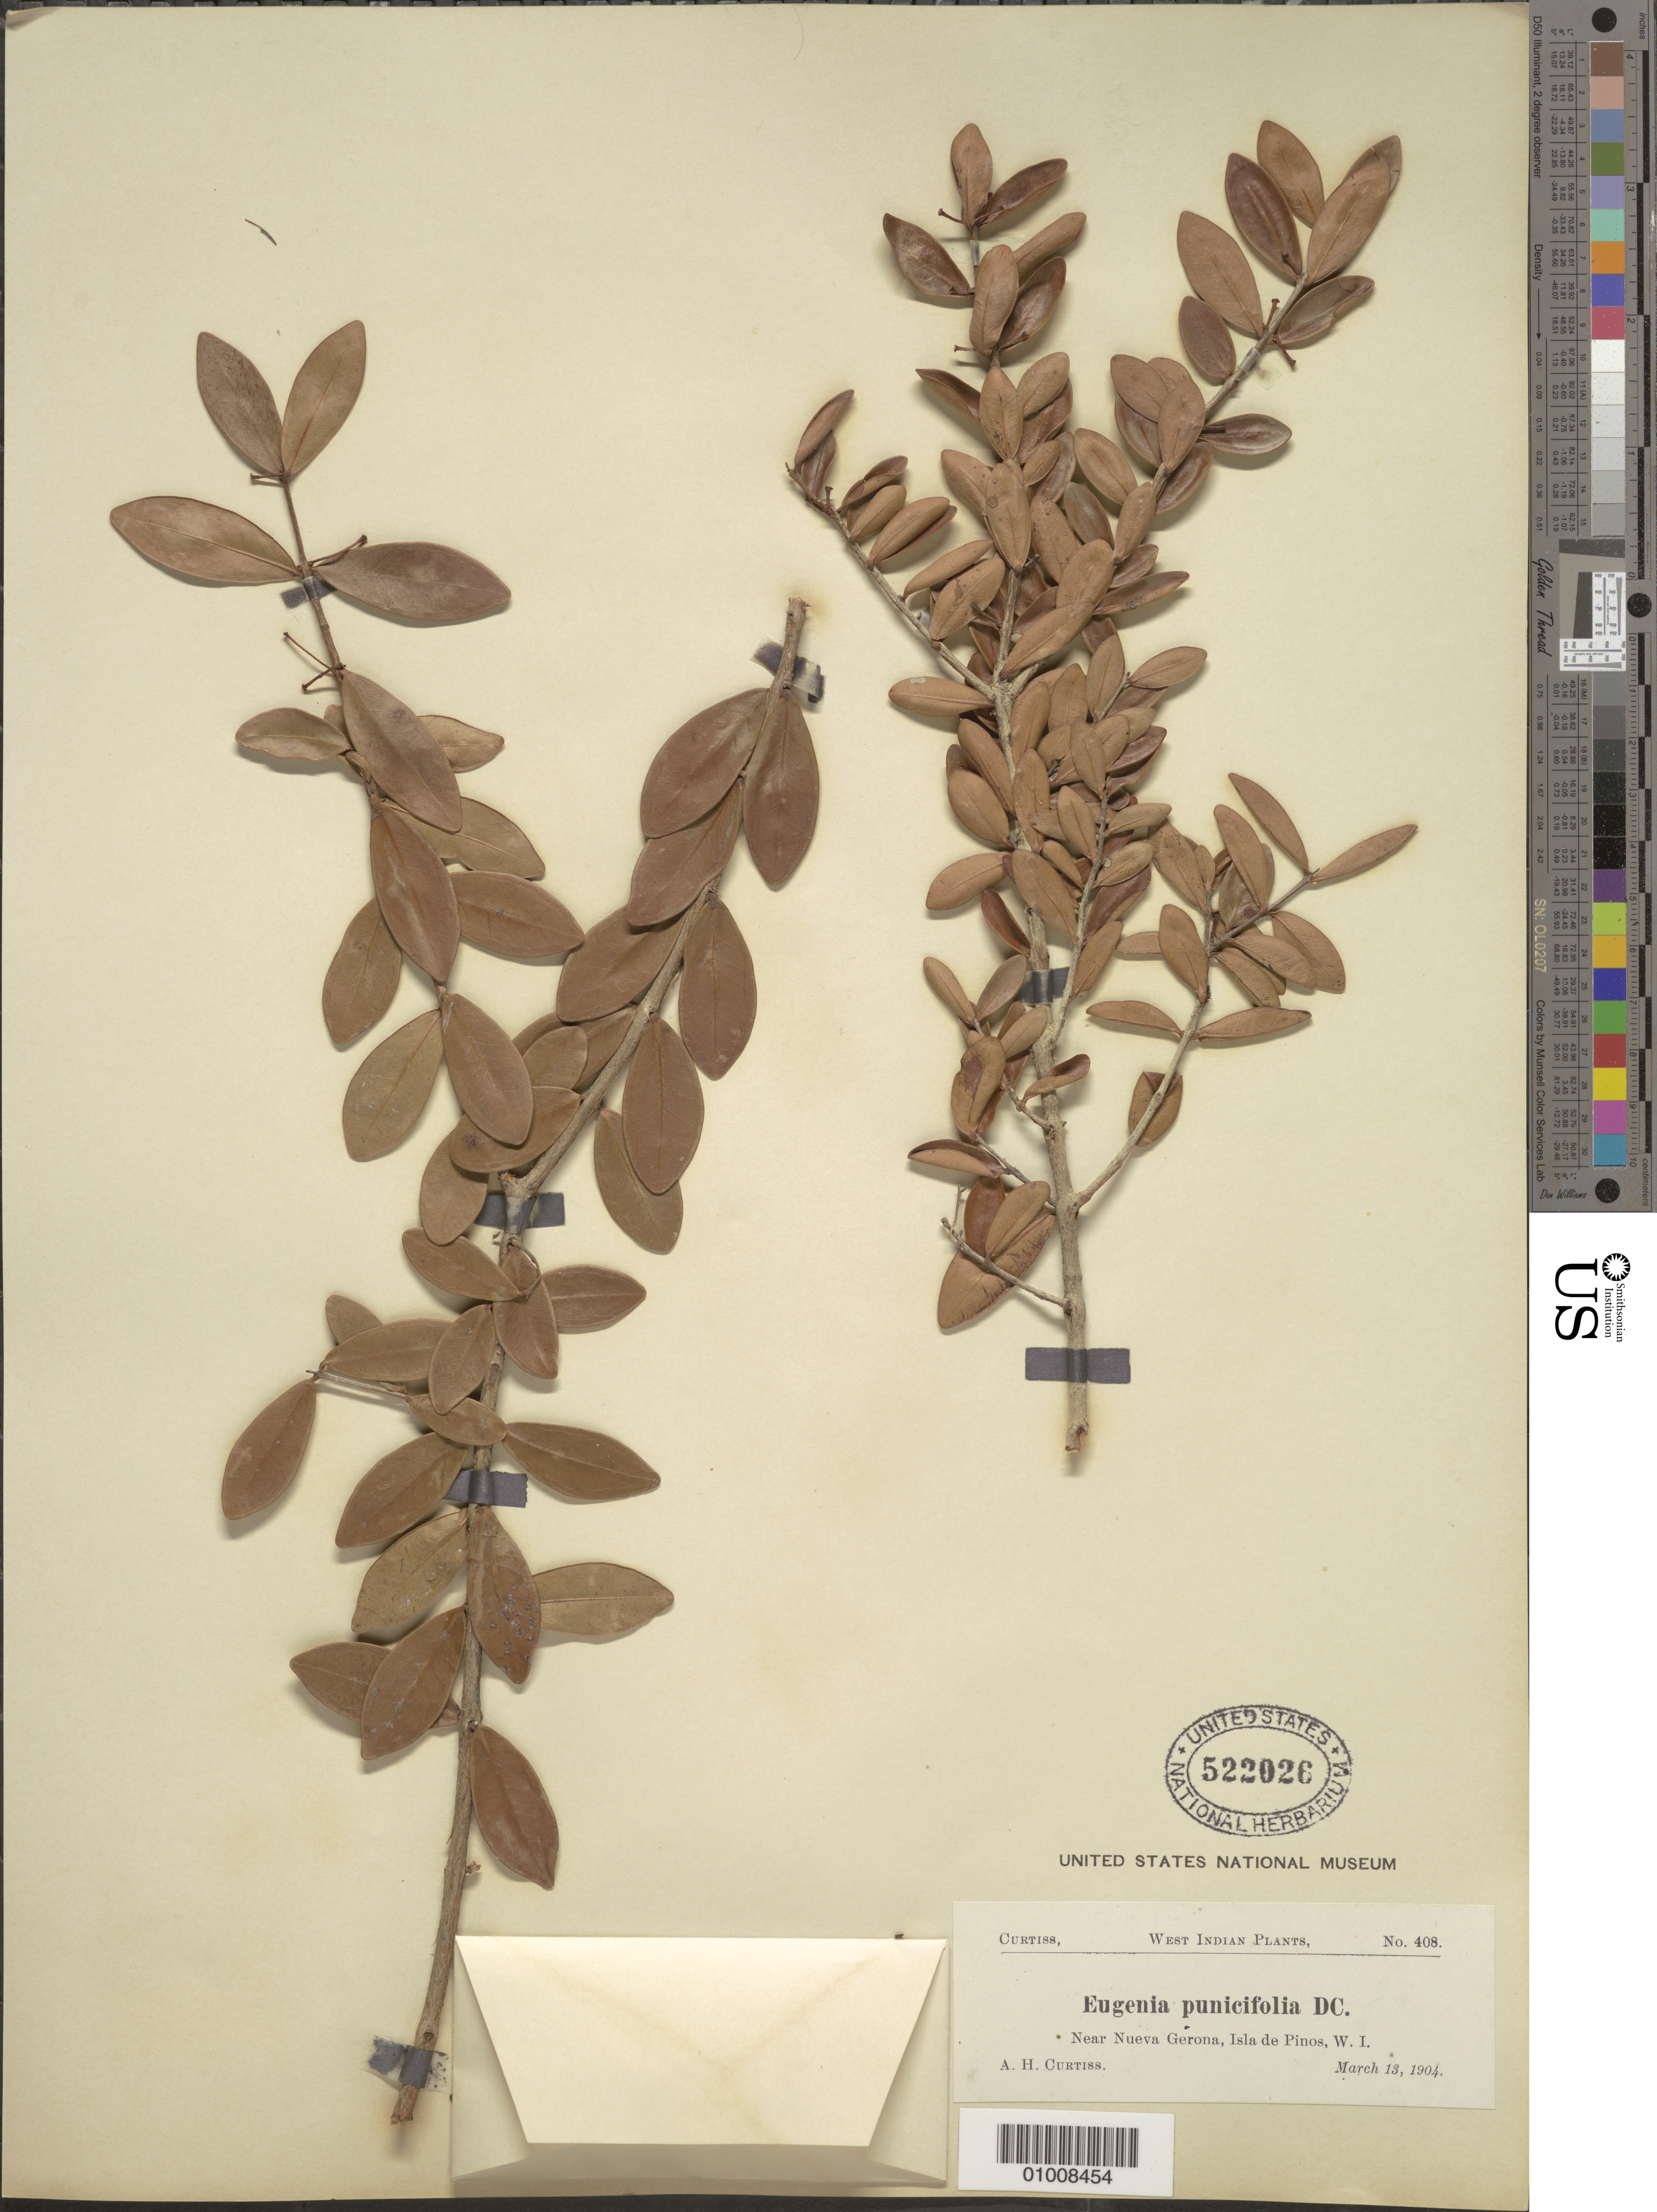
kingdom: Plantae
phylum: Tracheophyta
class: Magnoliopsida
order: Myrtales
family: Myrtaceae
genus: Eugenia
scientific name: Eugenia punicifolia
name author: (Kunth) DC.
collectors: A. H. Curtiss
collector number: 408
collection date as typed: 13 Mar 1904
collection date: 1904-03-13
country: Cuba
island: Isla de la Juventud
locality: Isle of Pines, Near Nueva Gerona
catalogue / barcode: US 522026